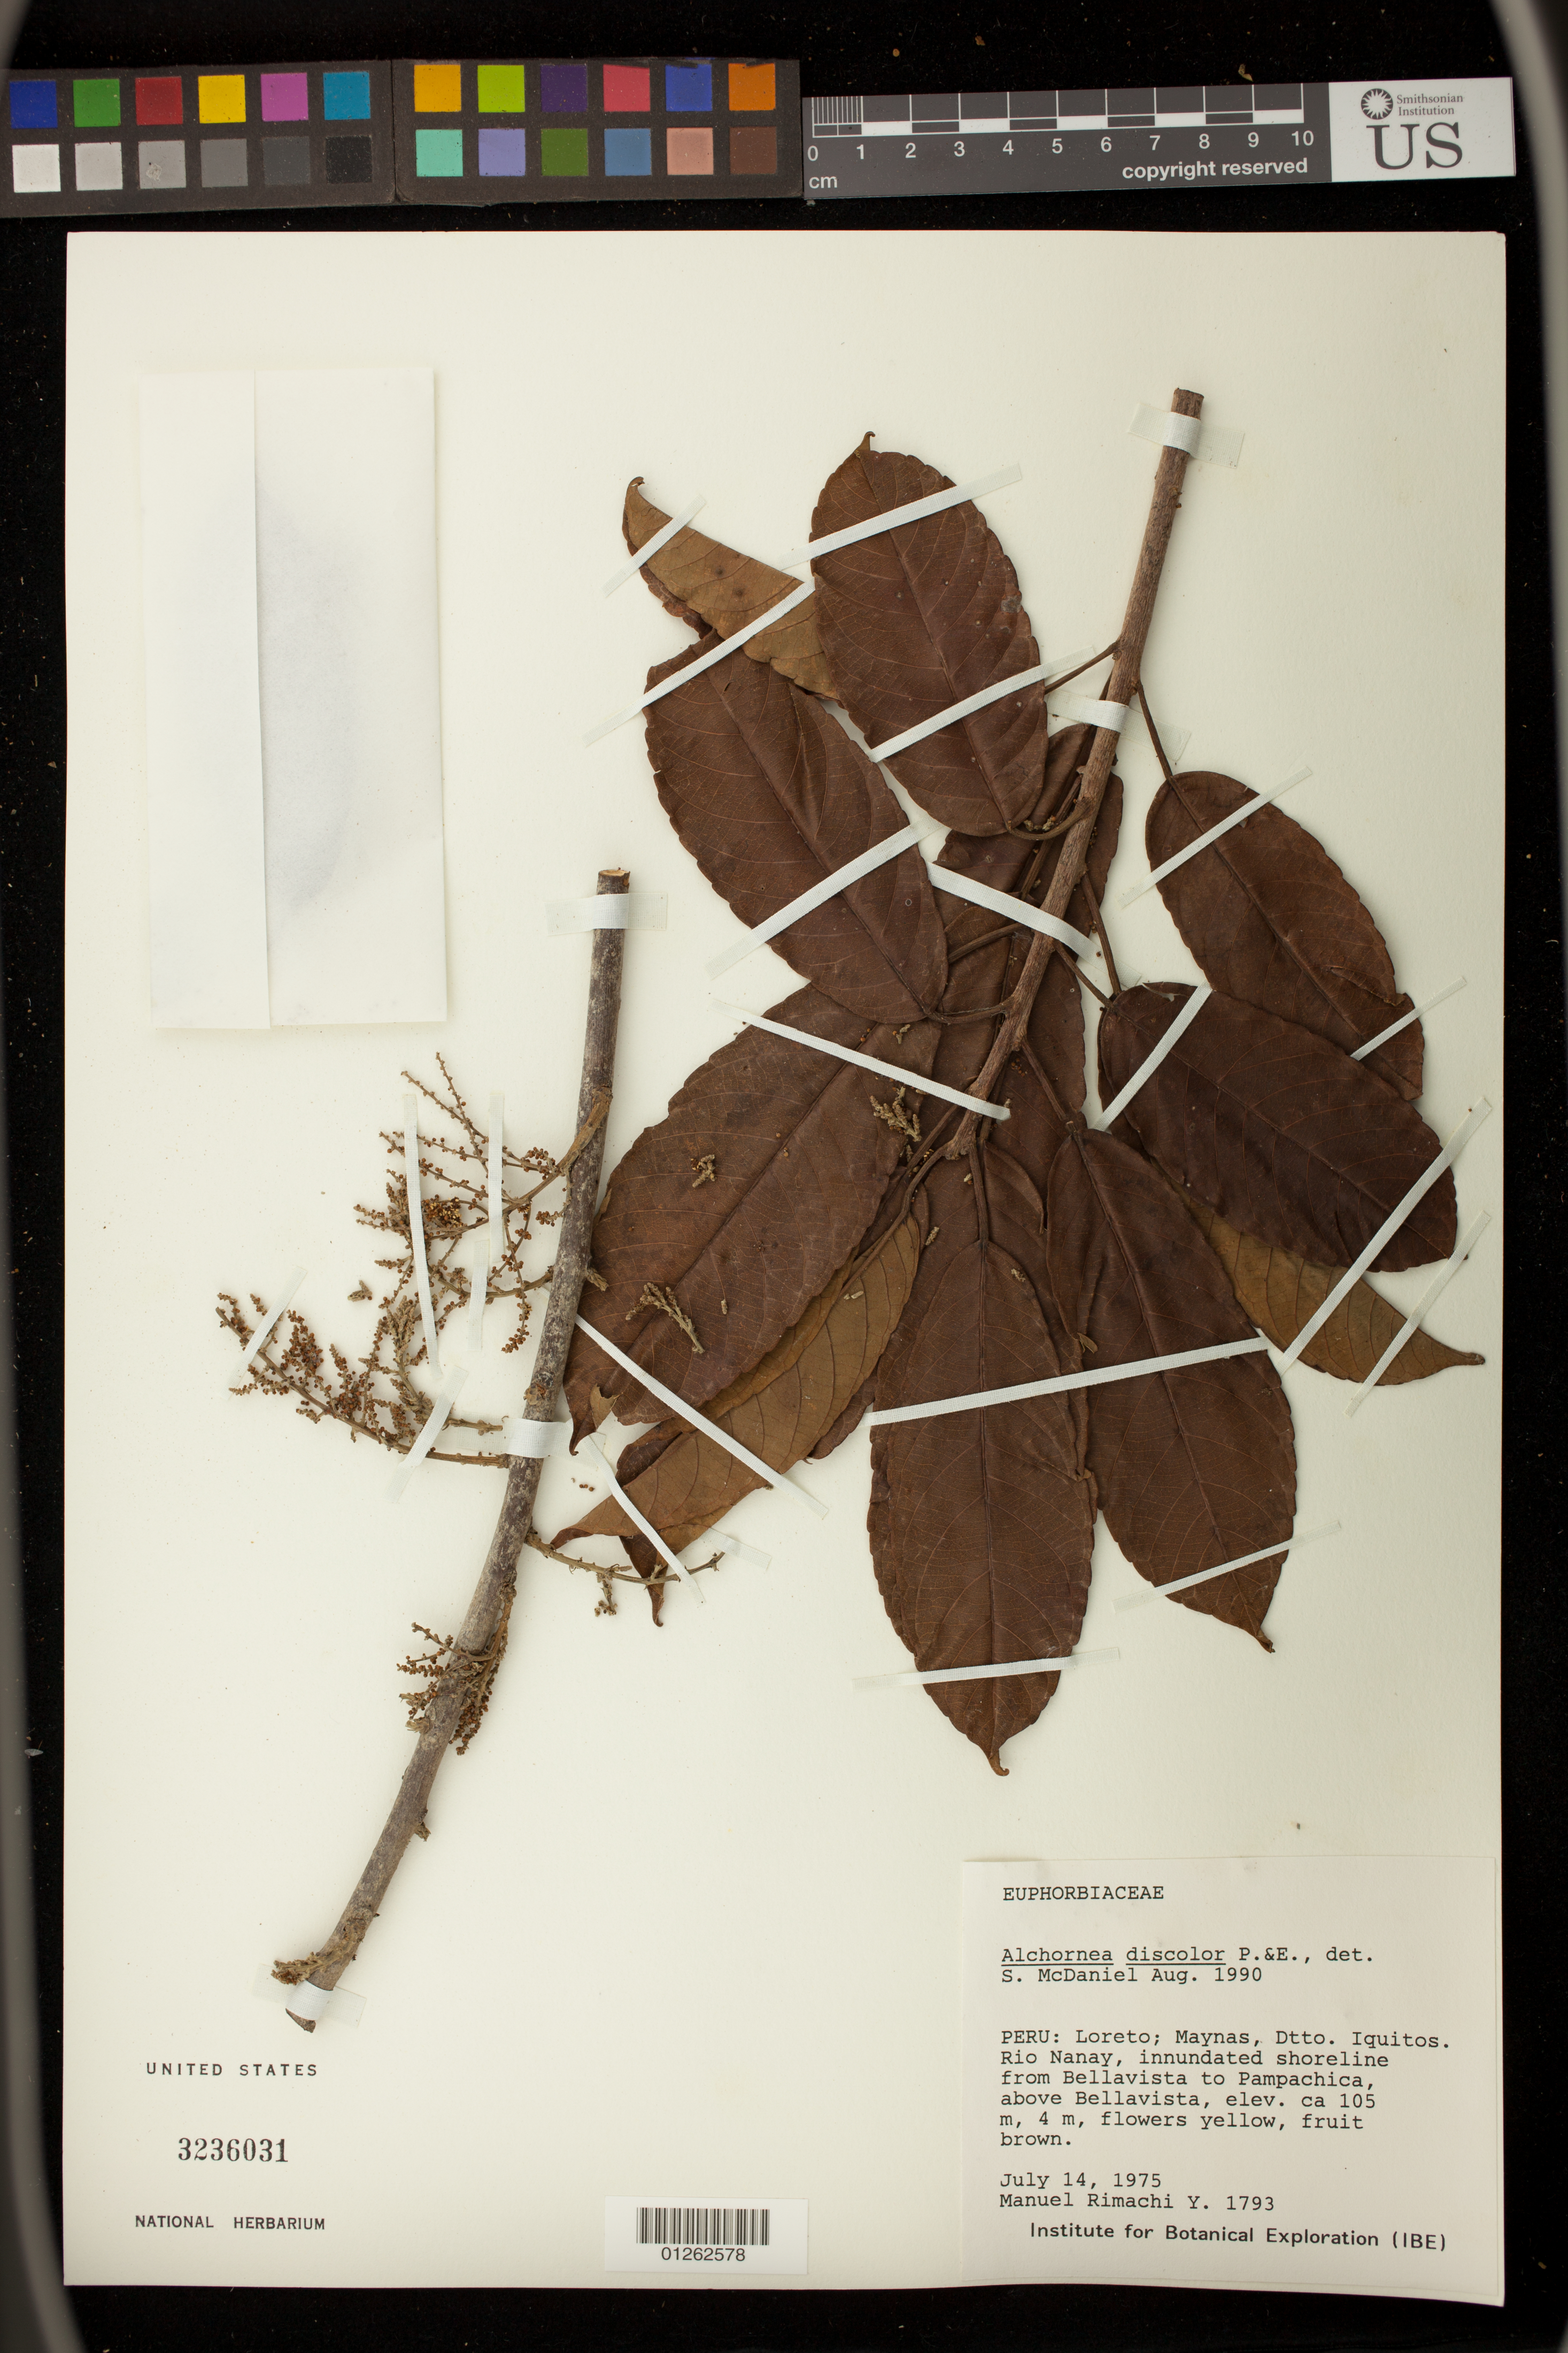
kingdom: Plantae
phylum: Tracheophyta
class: Magnoliopsida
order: Malpighiales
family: Euphorbiaceae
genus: Alchornea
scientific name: Alchornea discolor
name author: Poepp. & Endl.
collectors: M. Rimachi Y.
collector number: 1793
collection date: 1975-07-14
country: Peru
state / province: Loreto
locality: Maynas, Dtt. Iquits. Rio Nanay, from Bellavista t Pampachica, above Bellavista.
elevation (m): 105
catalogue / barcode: US 3236031